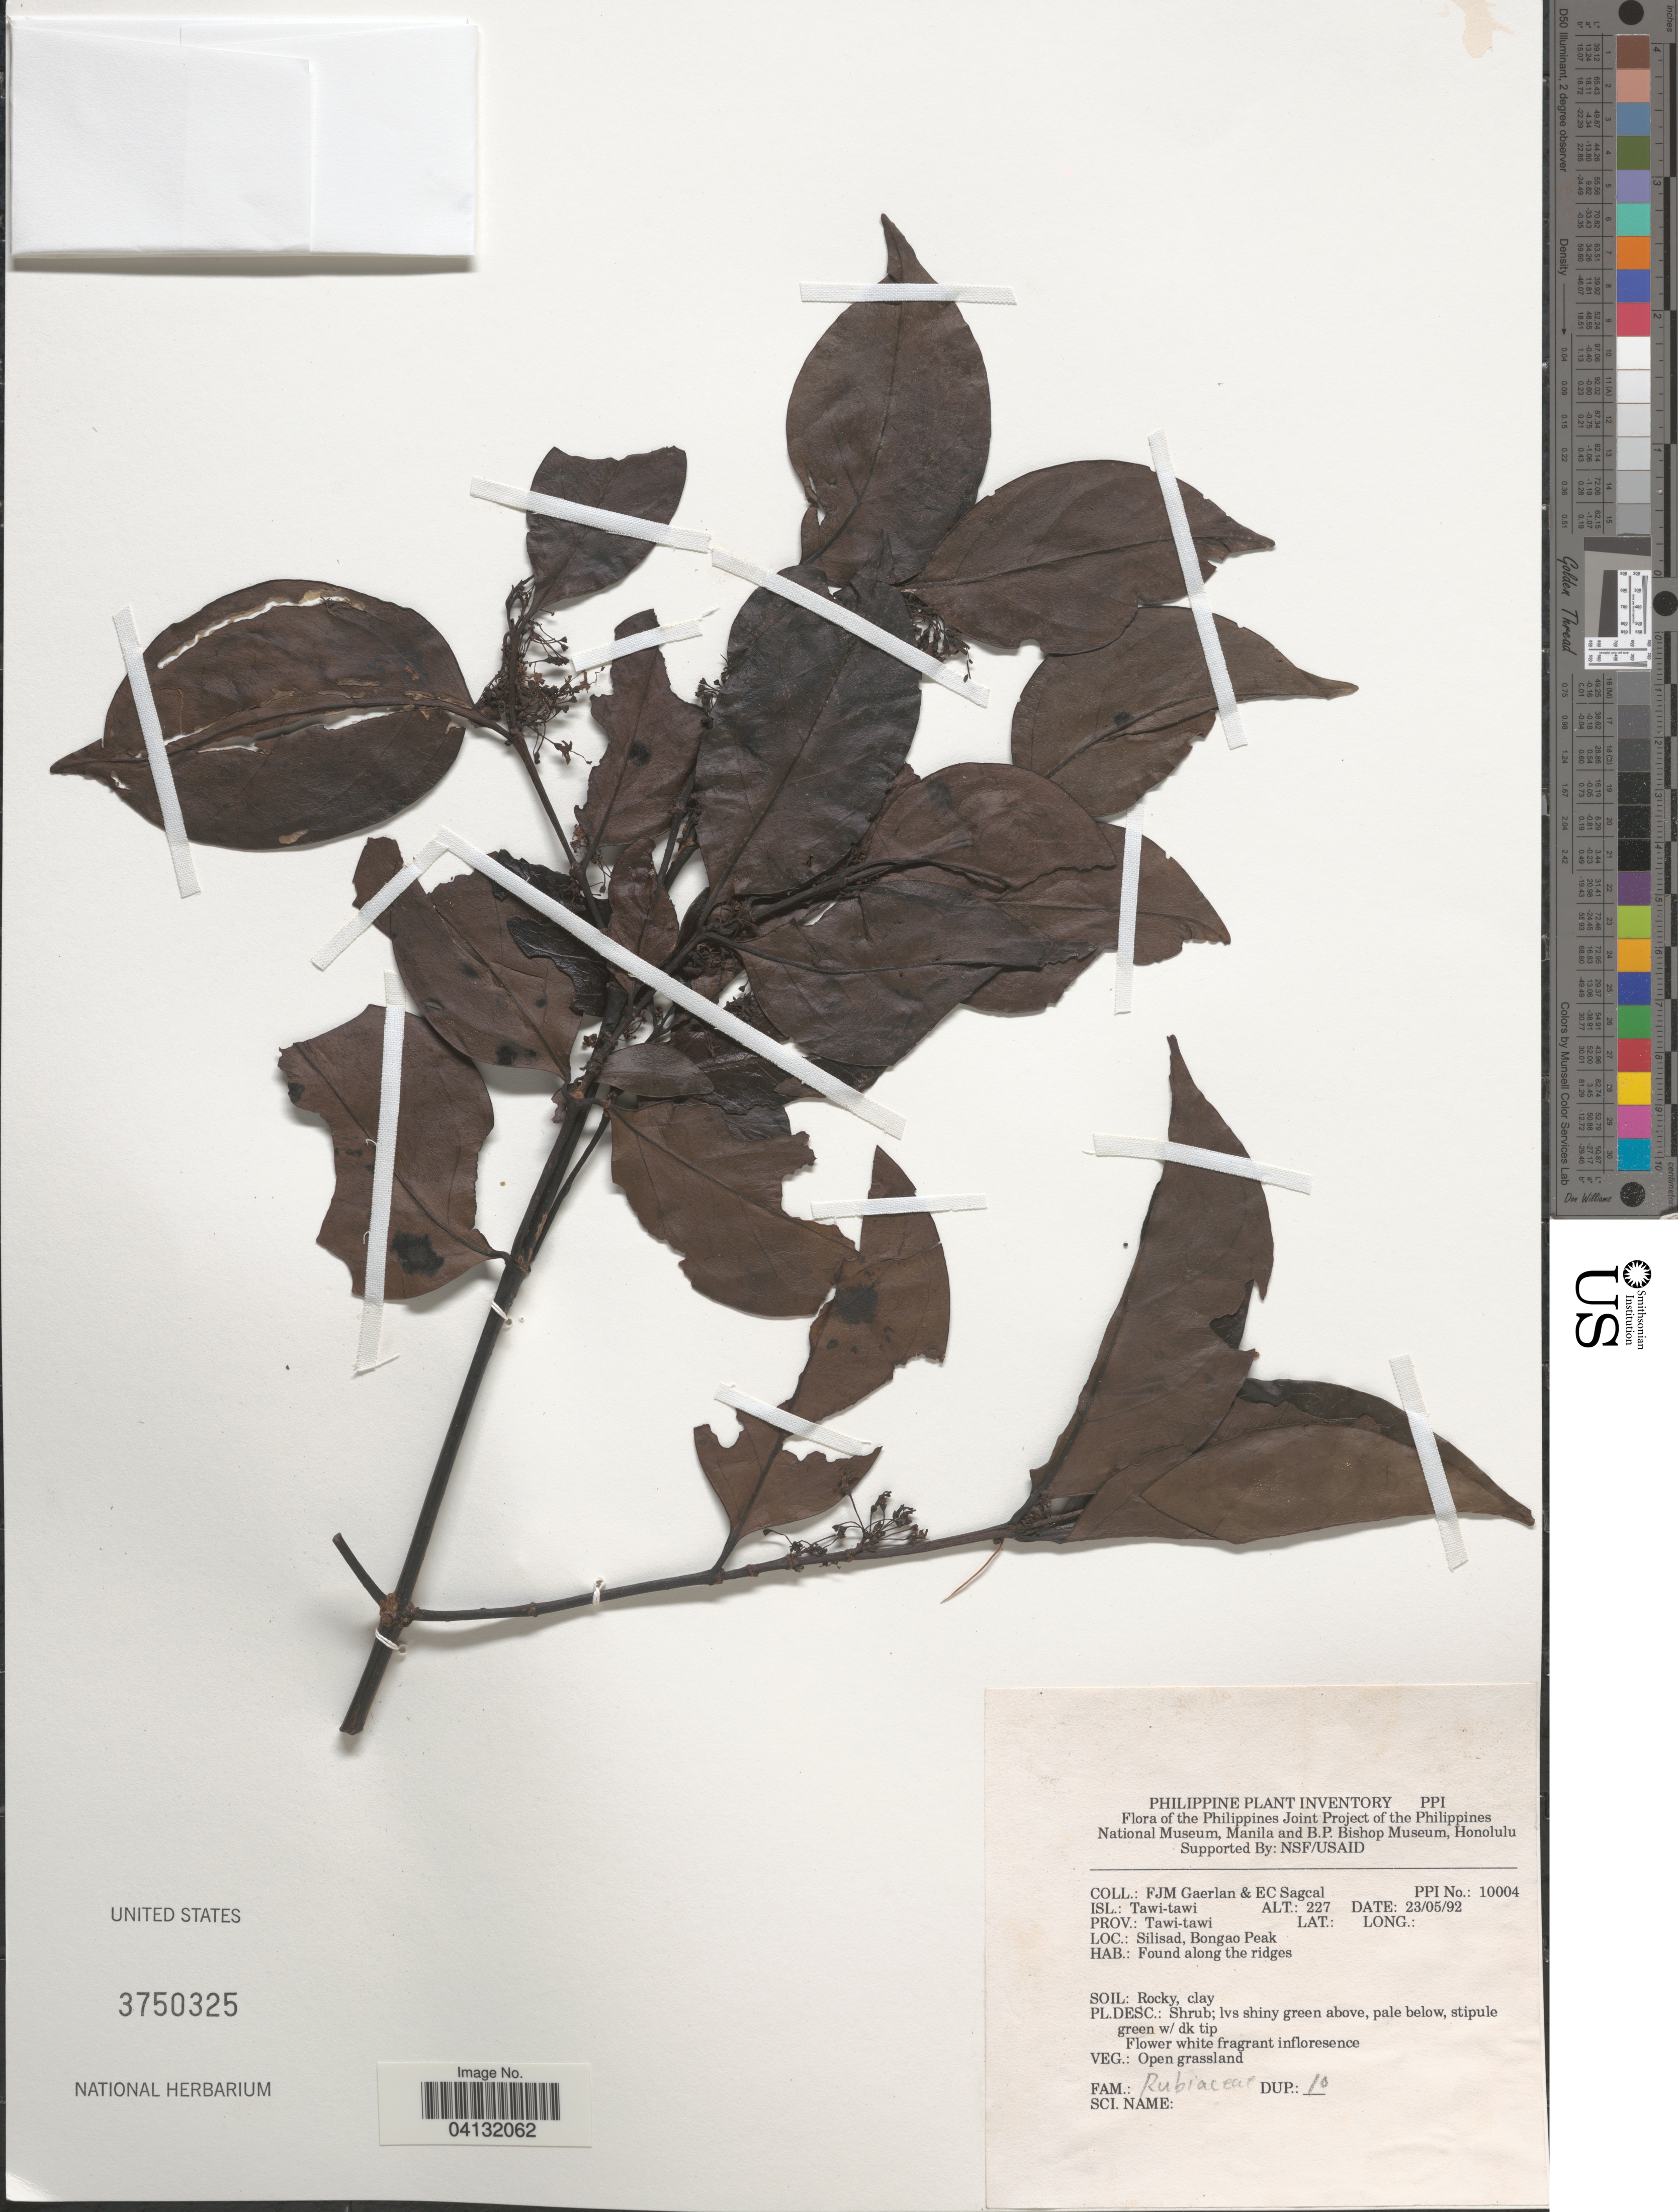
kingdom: Plantae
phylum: Tracheophyta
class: Magnoliopsida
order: Gentianales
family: Rubiaceae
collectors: F. Gaerlan & E. Sagcal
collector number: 10004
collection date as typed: Transcribed d/m/y: 23/5/92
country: Philippines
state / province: Muslim Mindanao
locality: Isl.: Tawi-tawi. Prov.: Tawi-tawi. Silisad, Bongao Peak.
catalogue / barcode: US 3750325